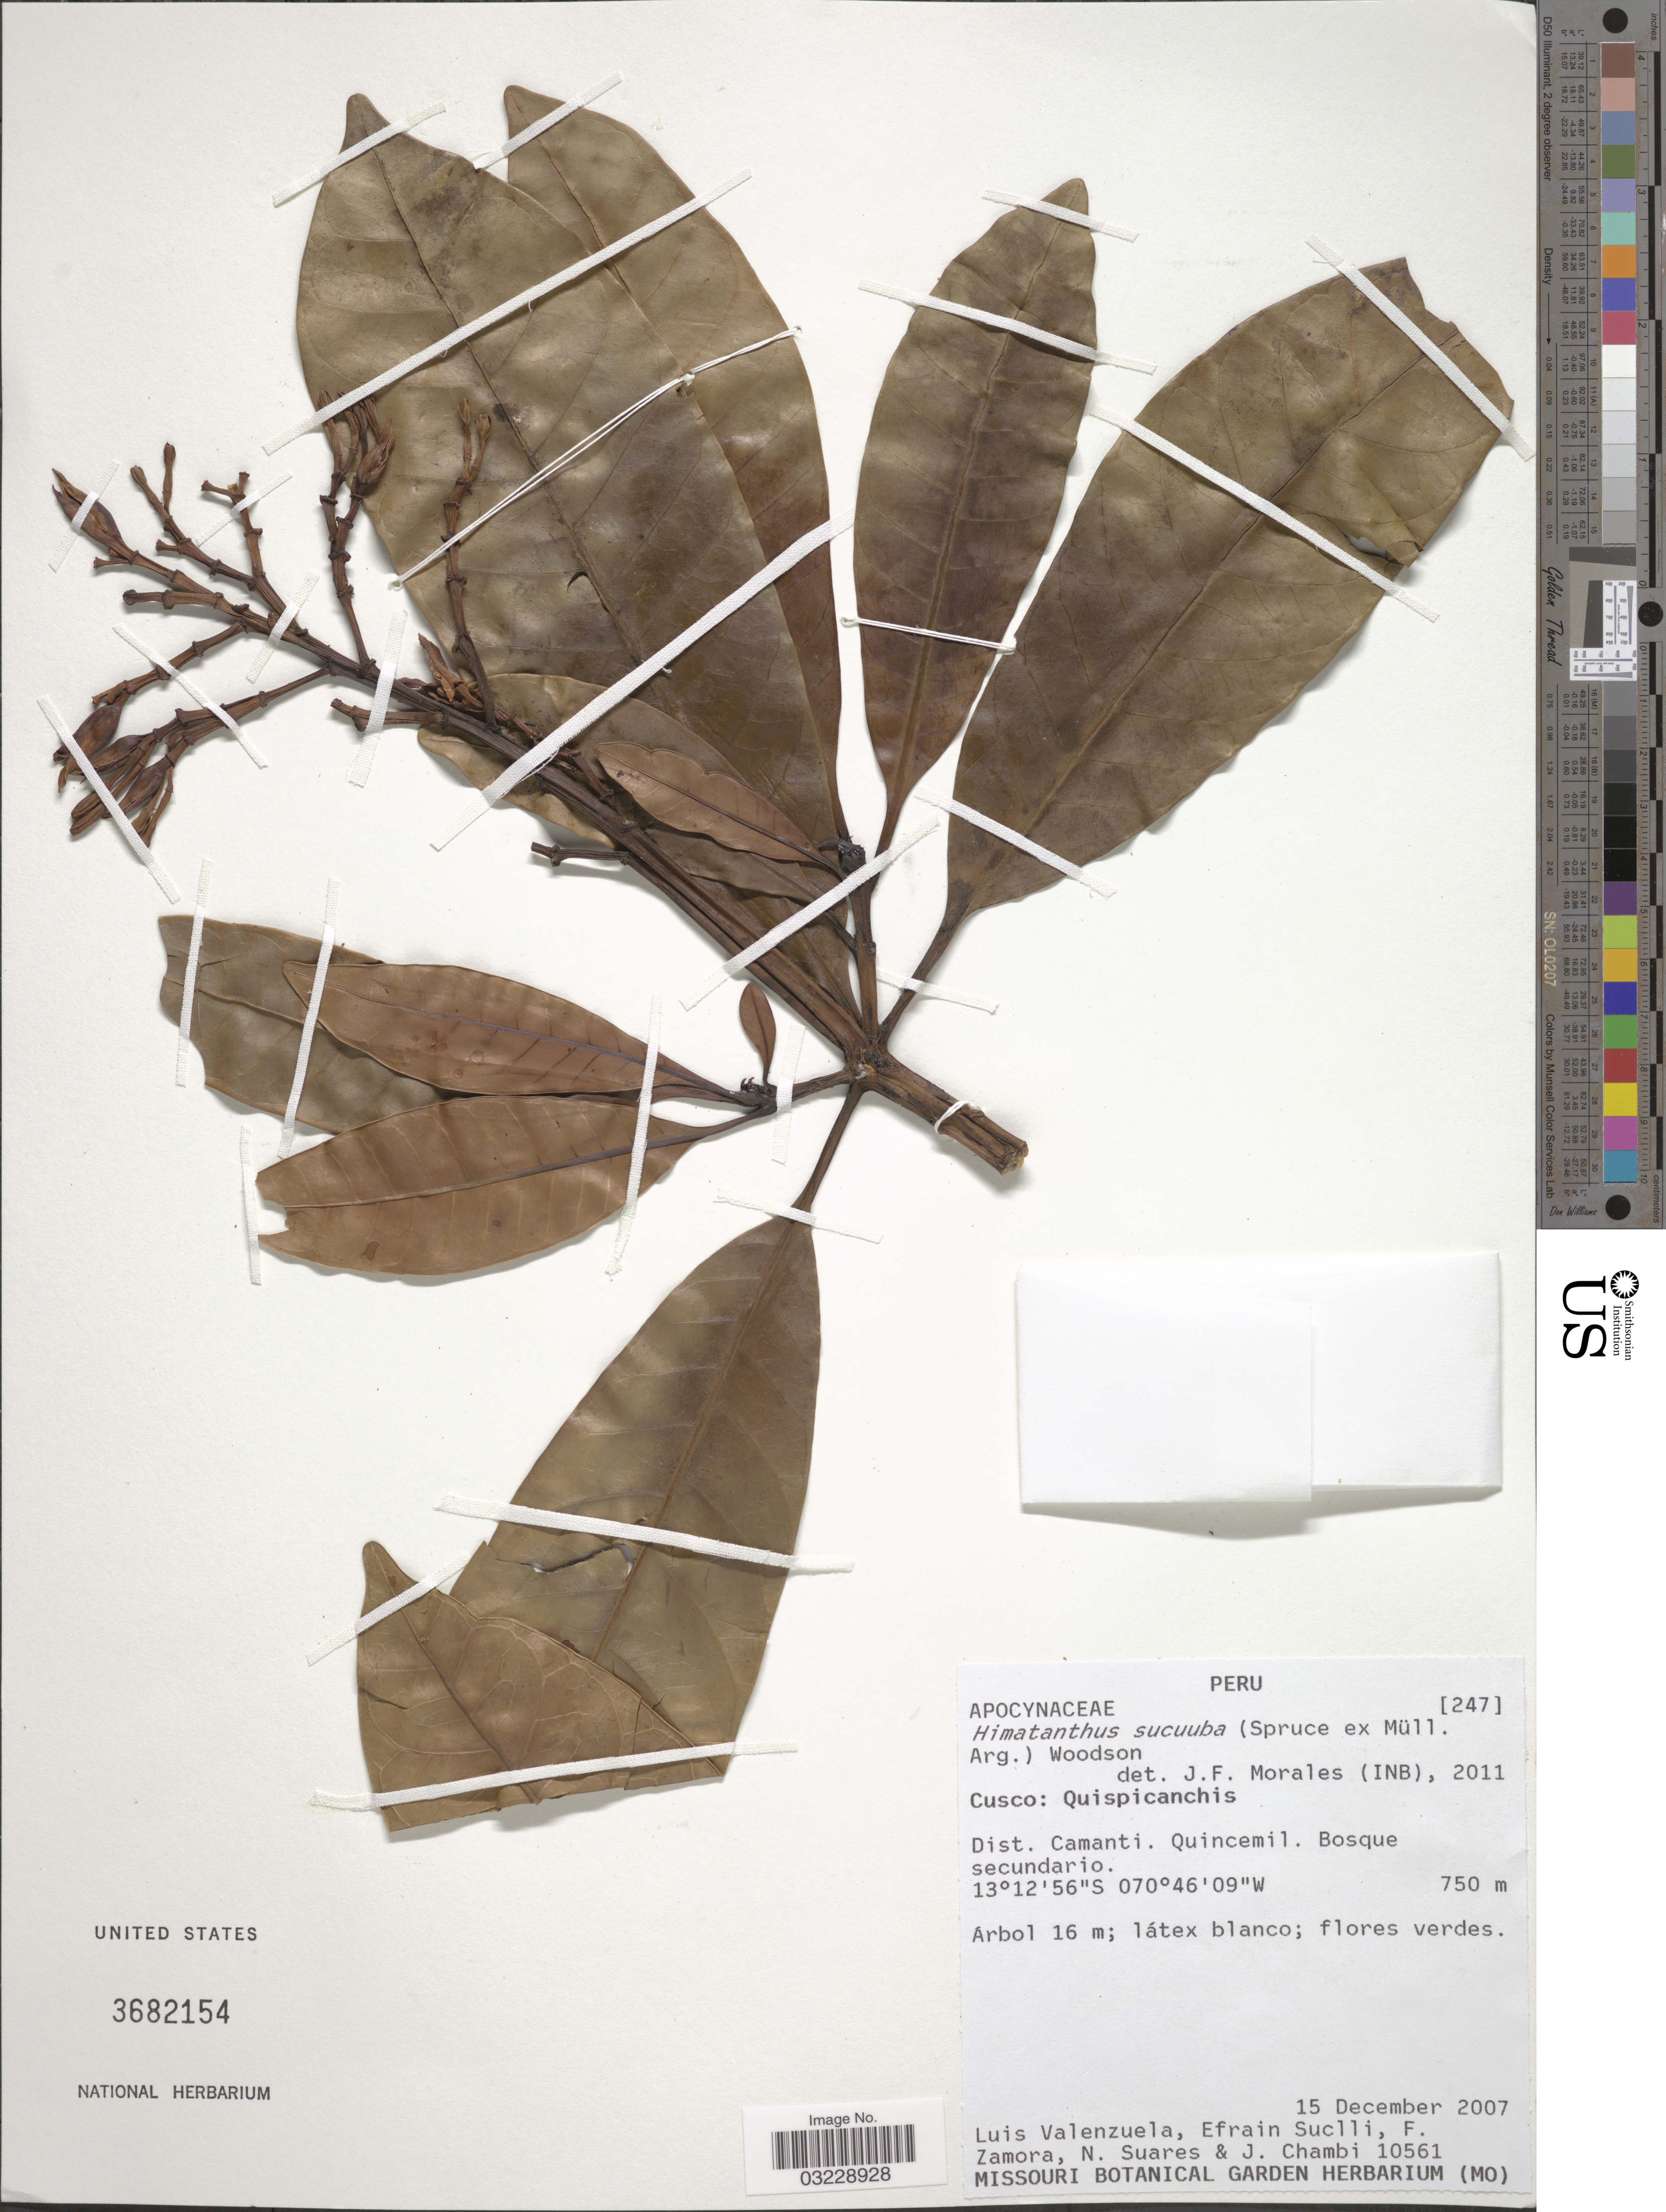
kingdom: Plantae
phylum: Tracheophyta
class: Magnoliopsida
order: Gentianales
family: Apocynaceae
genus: Himatanthus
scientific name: Himatanthus sucuuba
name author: (Spruce) Woodson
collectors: L. Valenzuela, E. Suclli, F. Zamora, N. Suares & J. Chambi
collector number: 10561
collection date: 2007-12-15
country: Peru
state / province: Cusco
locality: Quispicanchis. Dist. Camanti. Quincemil.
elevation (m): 750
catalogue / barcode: US 3682154